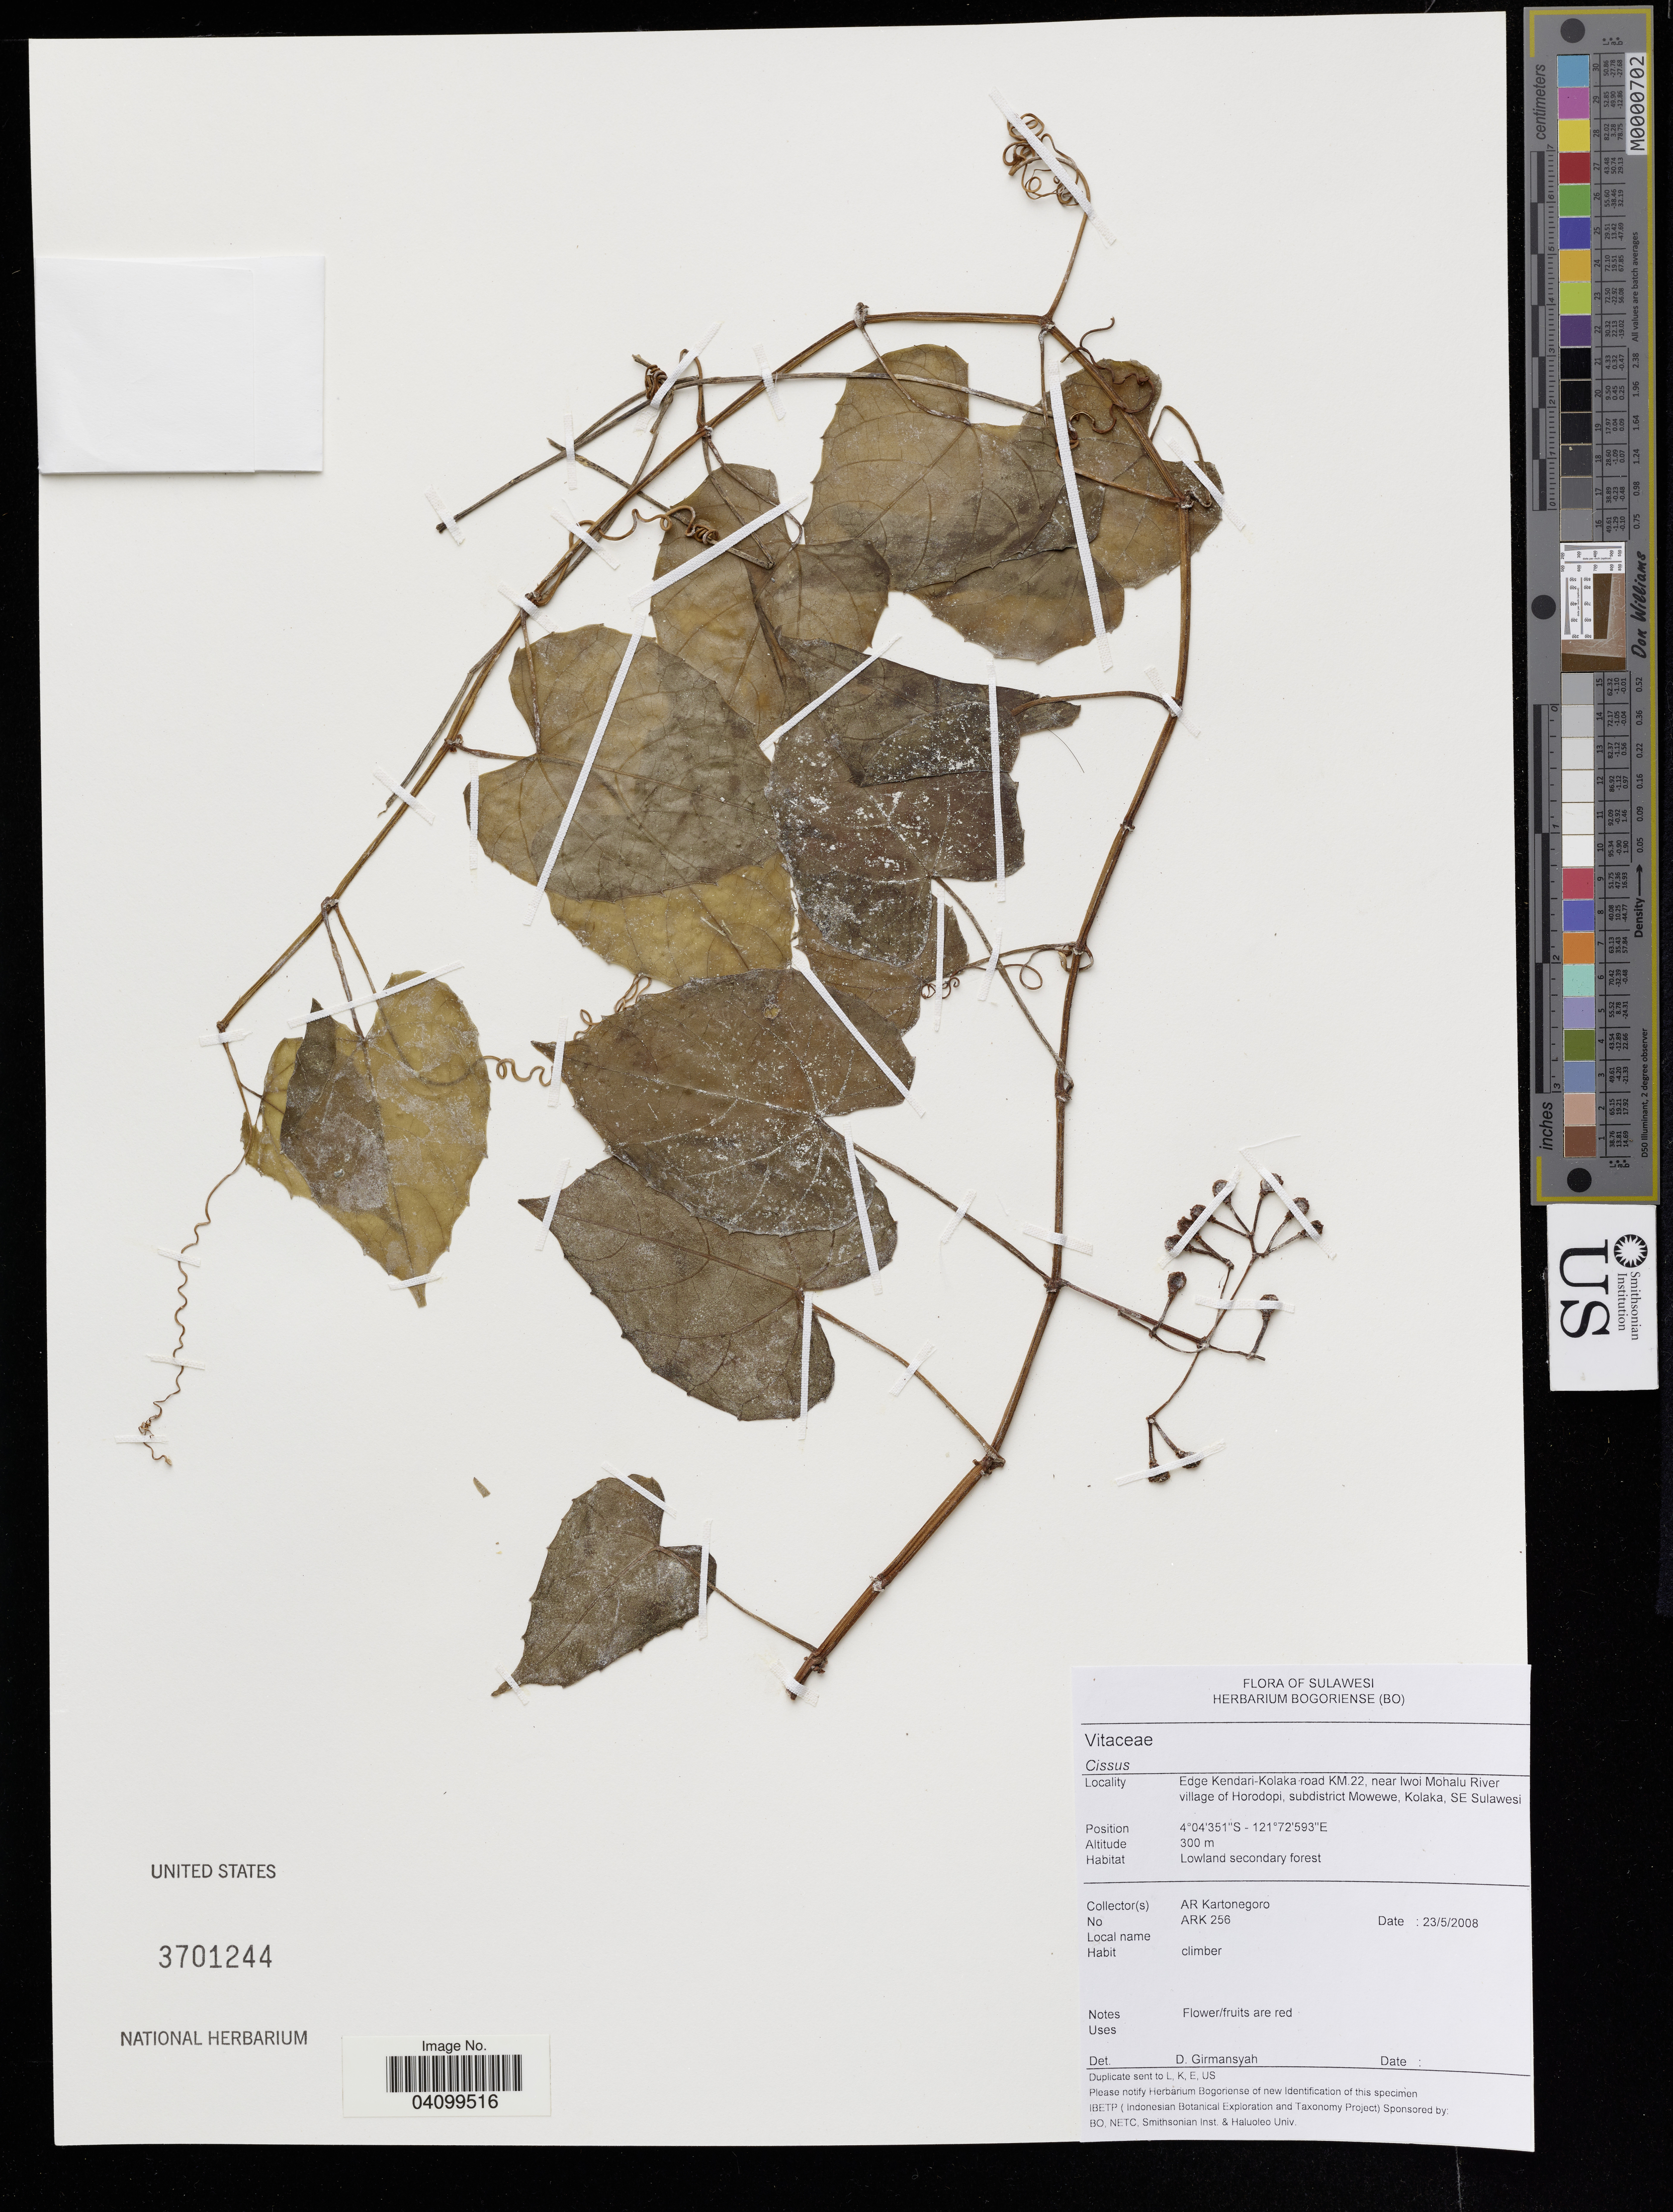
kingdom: Plantae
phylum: Tracheophyta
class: Magnoliopsida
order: Vitales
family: Vitaceae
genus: Cissus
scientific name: Cissus sp.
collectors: A. Kartonegoro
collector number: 256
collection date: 2008-05-23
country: Indonesia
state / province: Sulawesi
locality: Edge Kendari-Kolaka road KM.22, near Iwoi Mohalu River village of Horodopi, subdistrict Mowewe, Kolaka, SE Sulawesi.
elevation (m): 300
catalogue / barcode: US 3701244